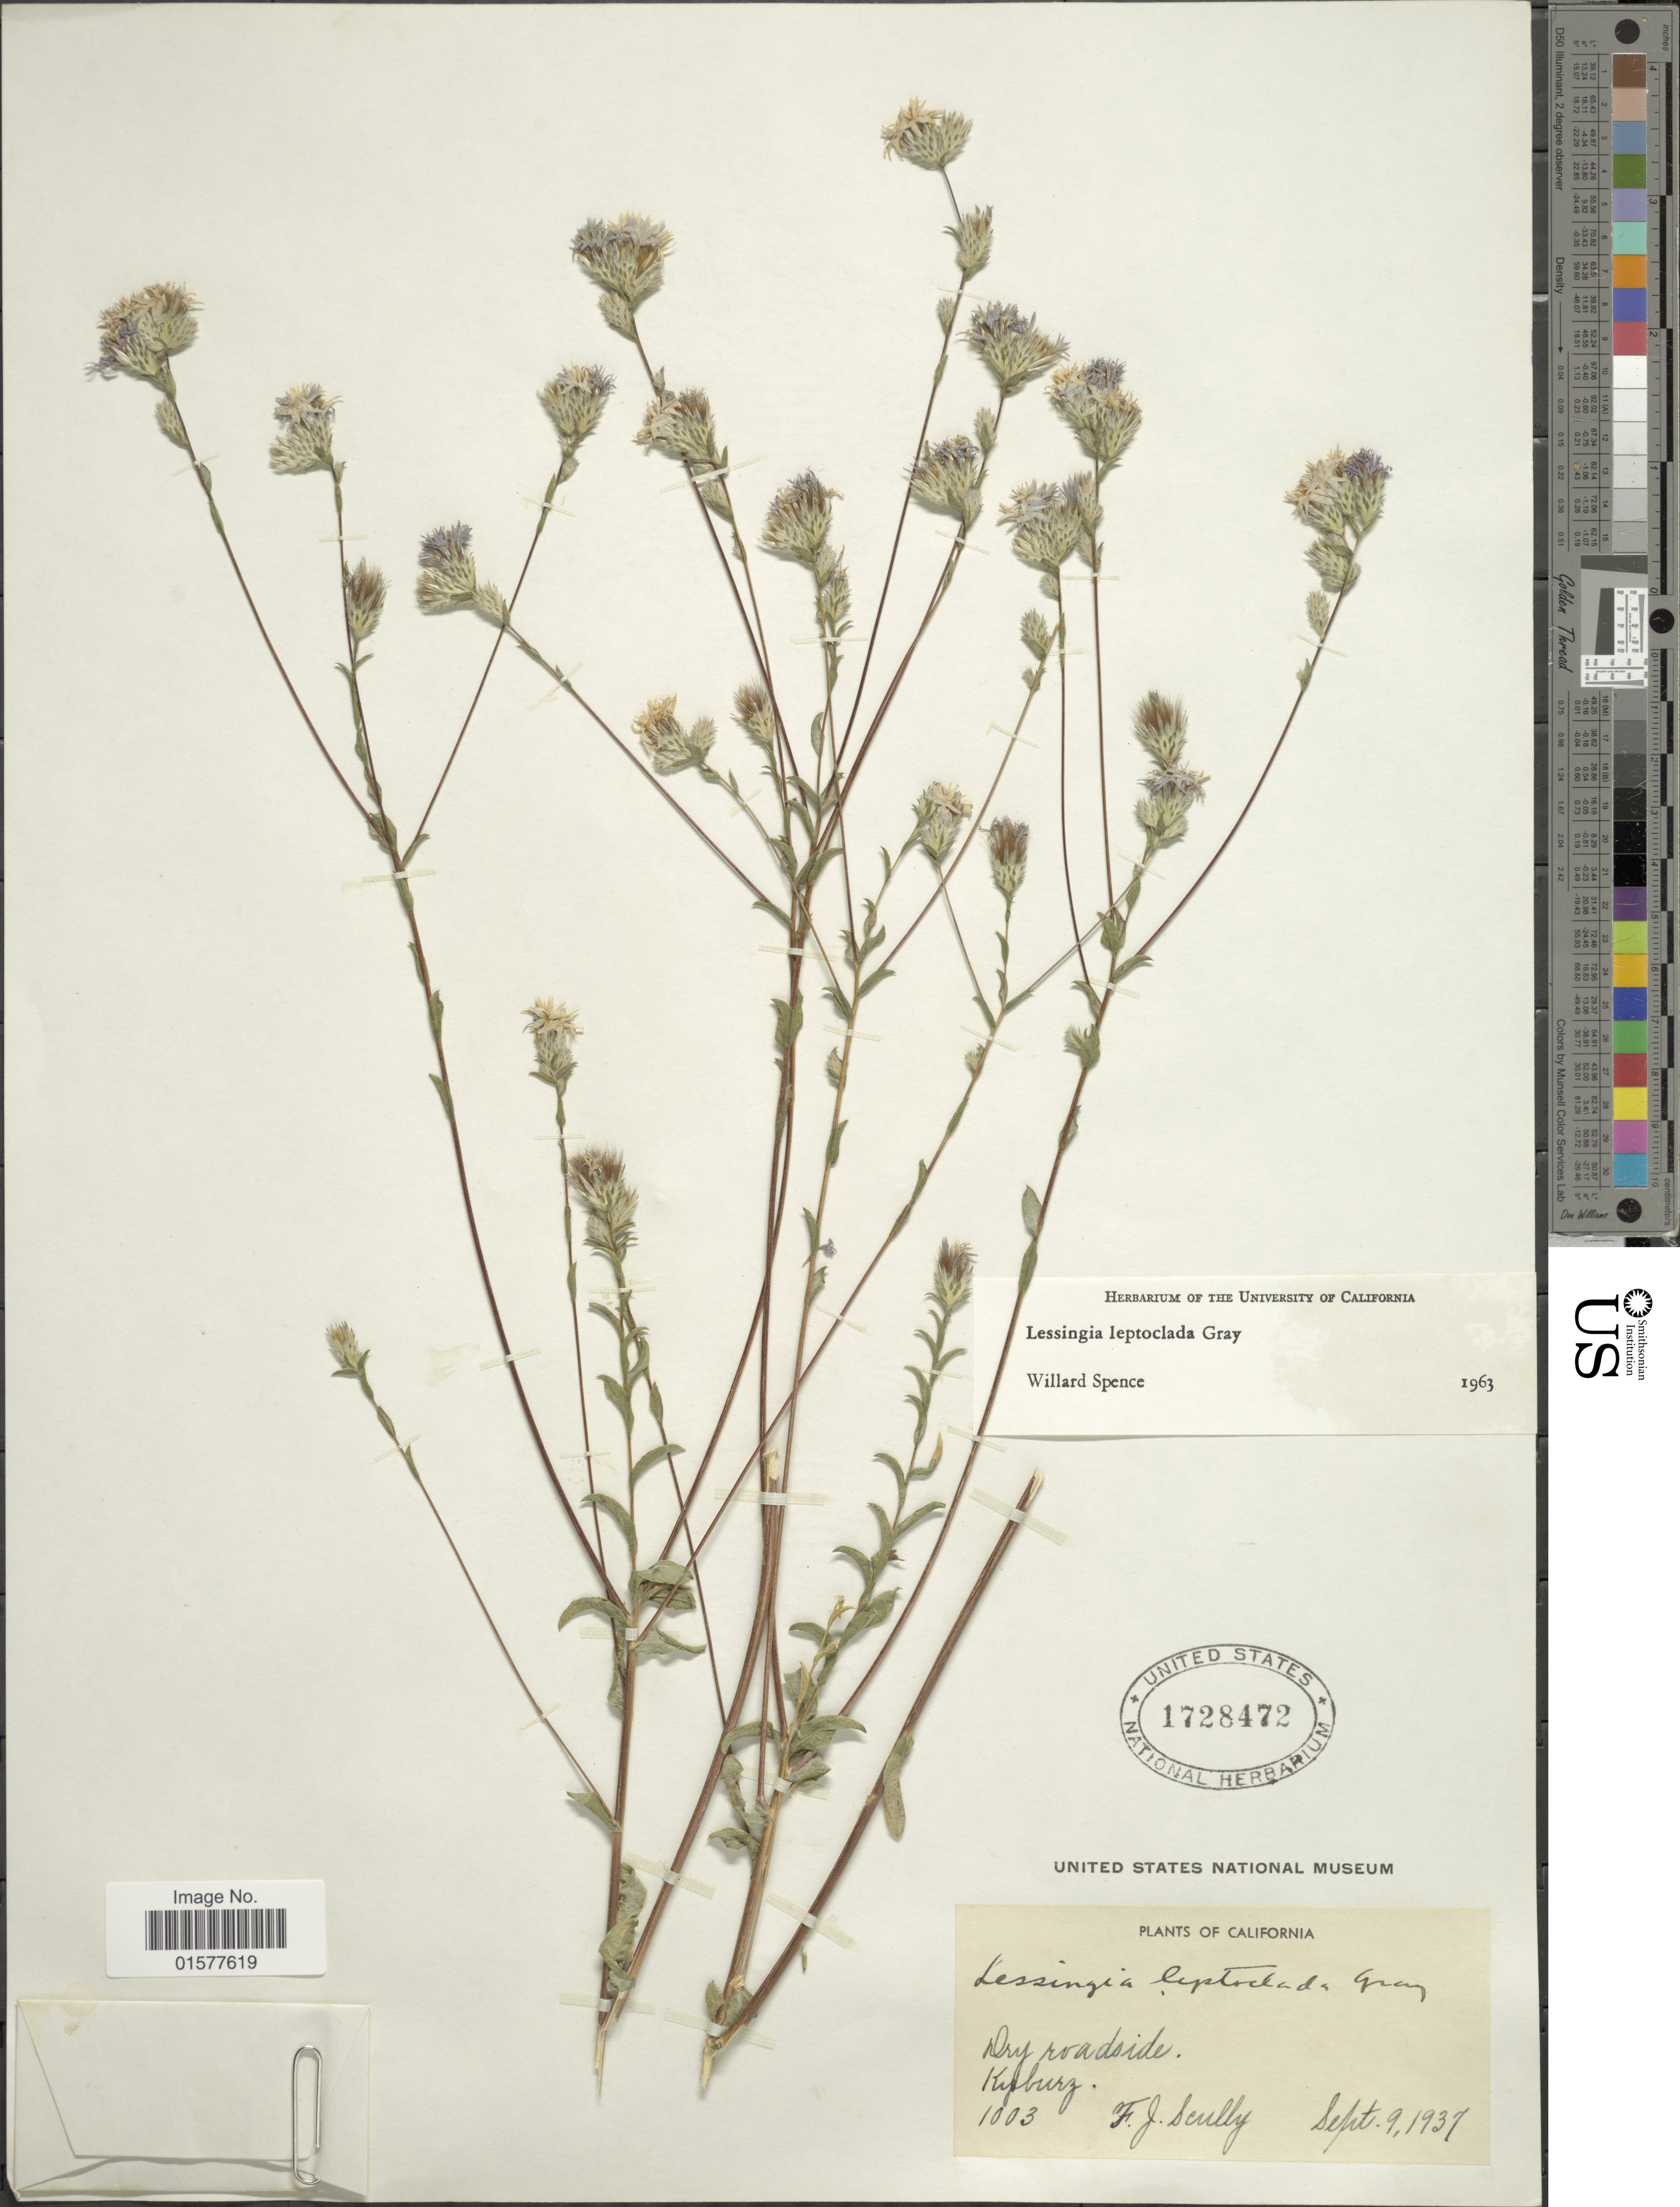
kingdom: Plantae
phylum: Tracheophyta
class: Magnoliopsida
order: Asterales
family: Asteraceae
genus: Lessingia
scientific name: Lessingia leptoclada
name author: A. Gray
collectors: F. Scully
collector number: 1003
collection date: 1937-09-09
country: United States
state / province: California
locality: Dry roadside, Kyburg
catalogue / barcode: US 1728472